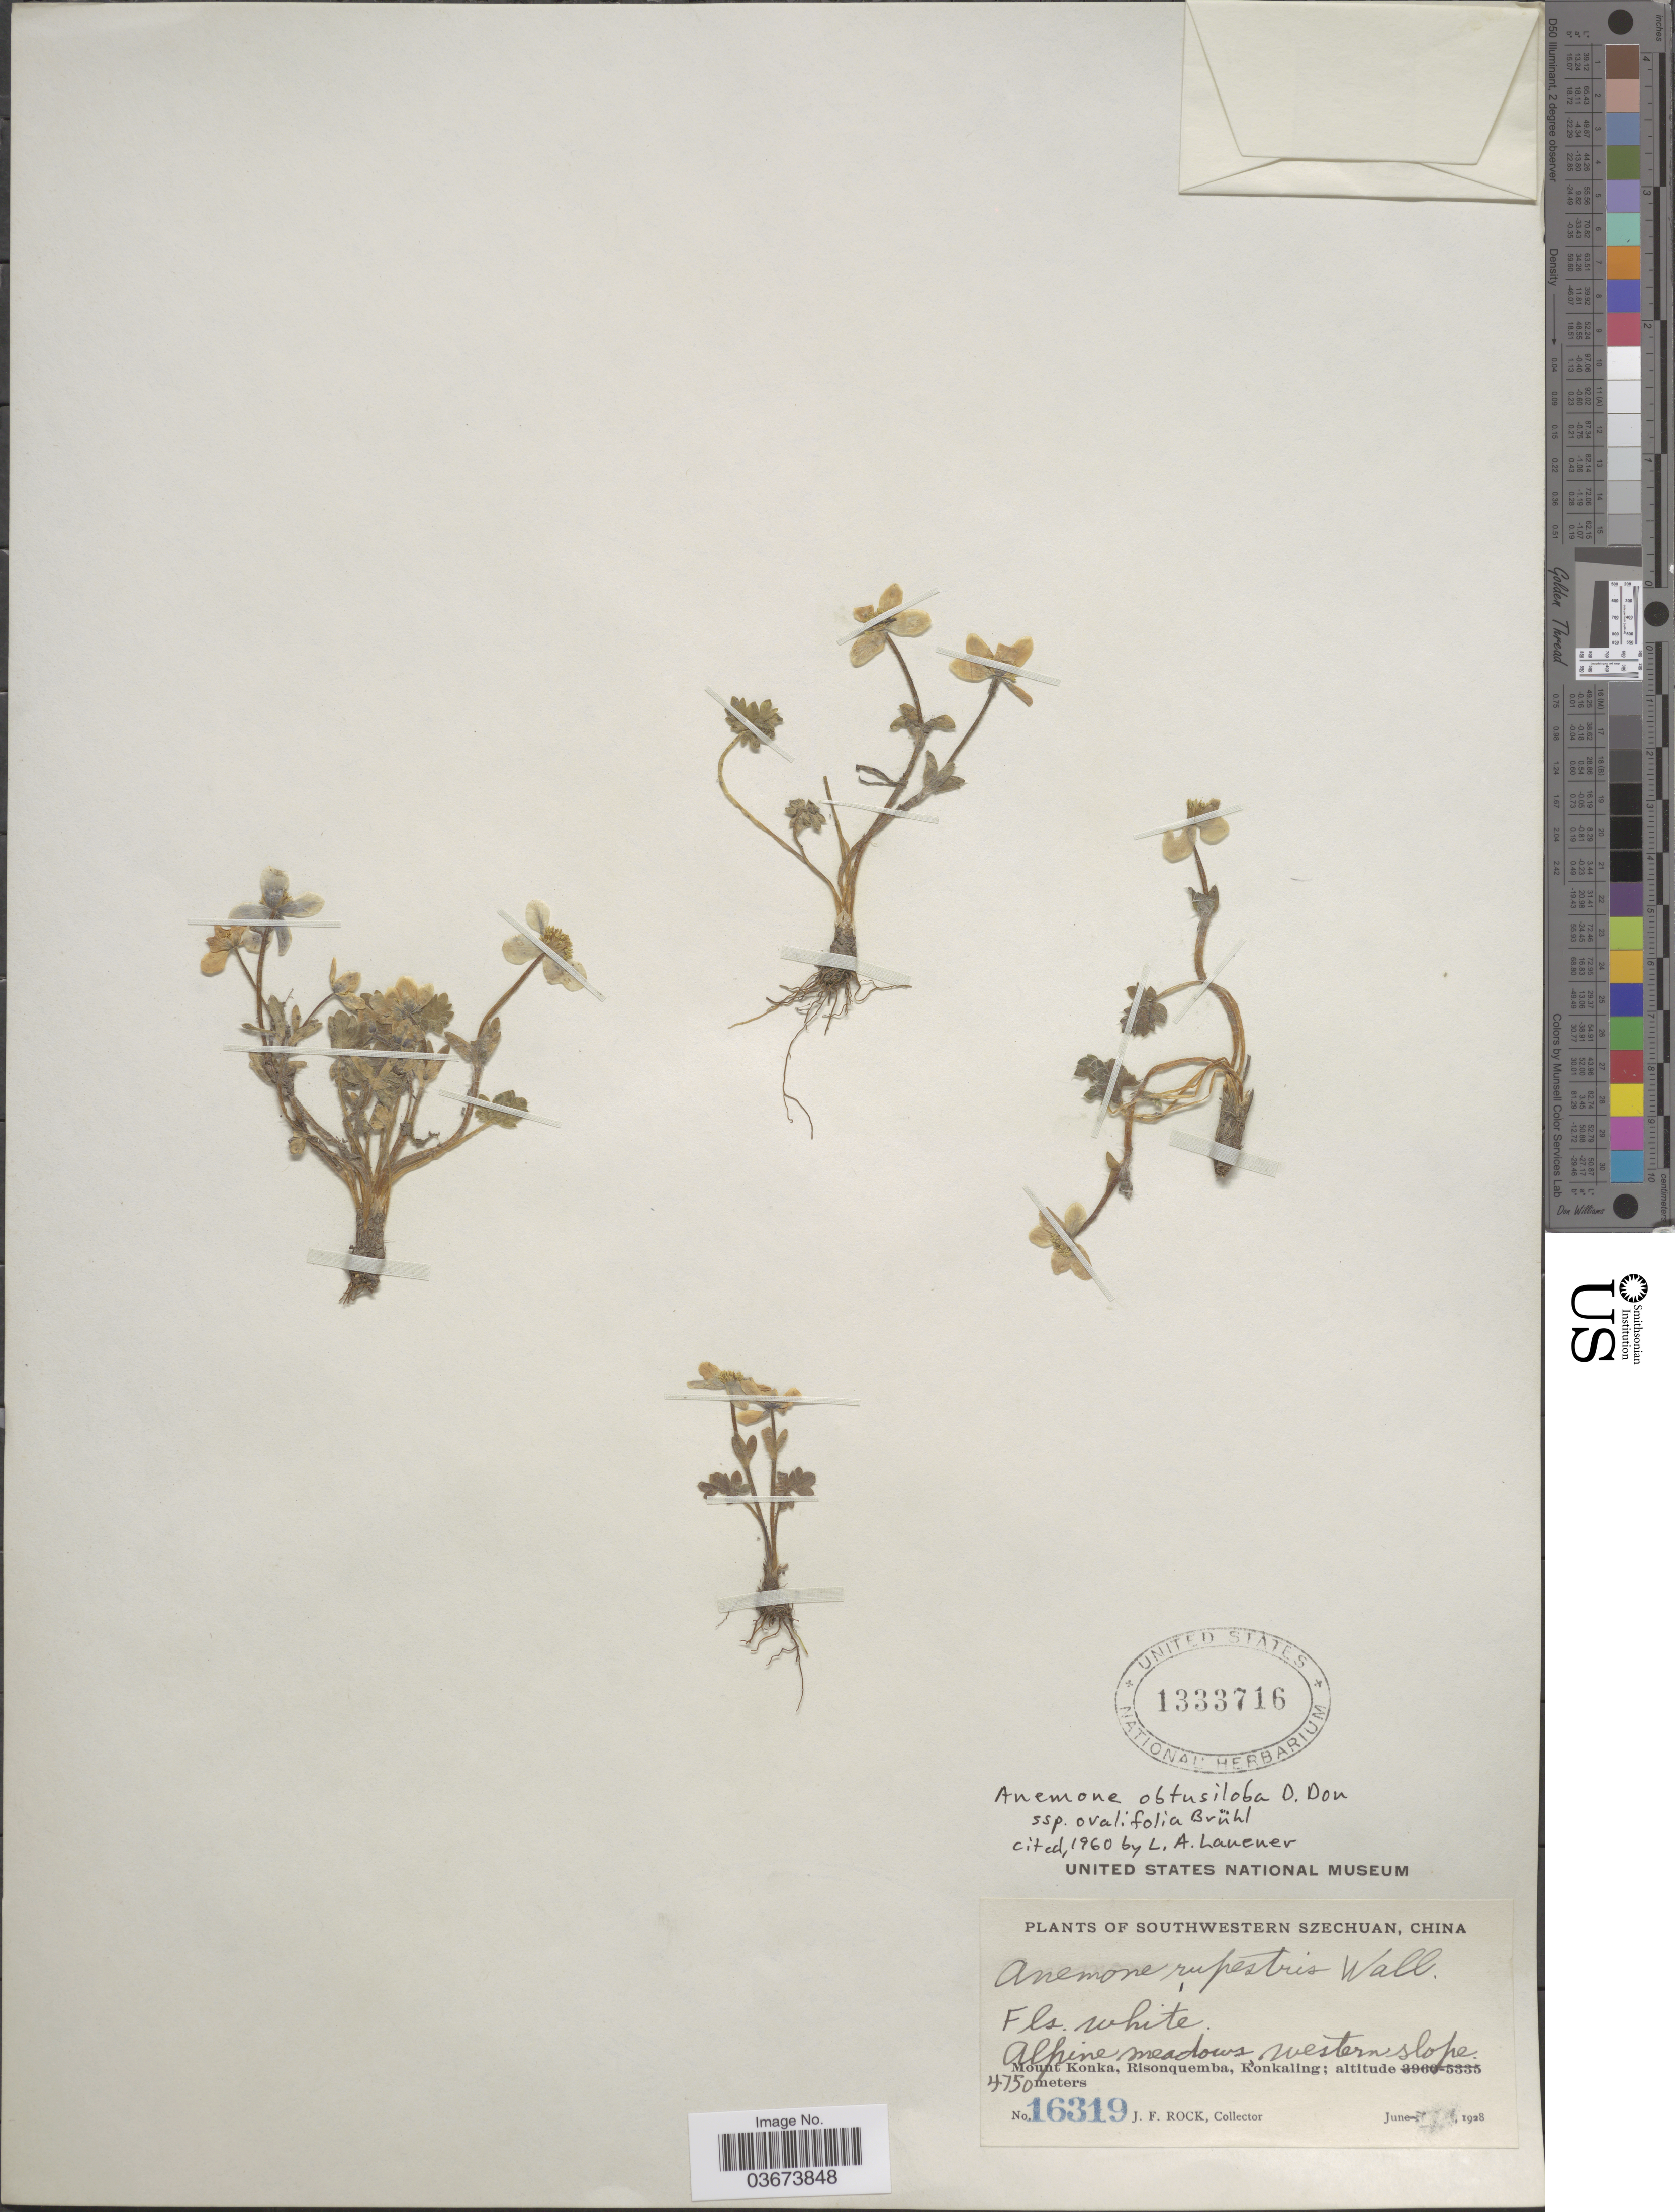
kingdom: Plantae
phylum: Tracheophyta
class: Magnoliopsida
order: Ranunculales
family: Ranunculaceae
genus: Anemone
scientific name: Anemone obtusiloba subsp. obtusiloba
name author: D. Don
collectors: J. Rock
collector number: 16319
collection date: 1928-06-07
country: China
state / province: Sichuan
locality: Southwestern Szechuan. Mount Konka, Risonquemba, Konkaling.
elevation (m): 4750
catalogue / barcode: US 1333716